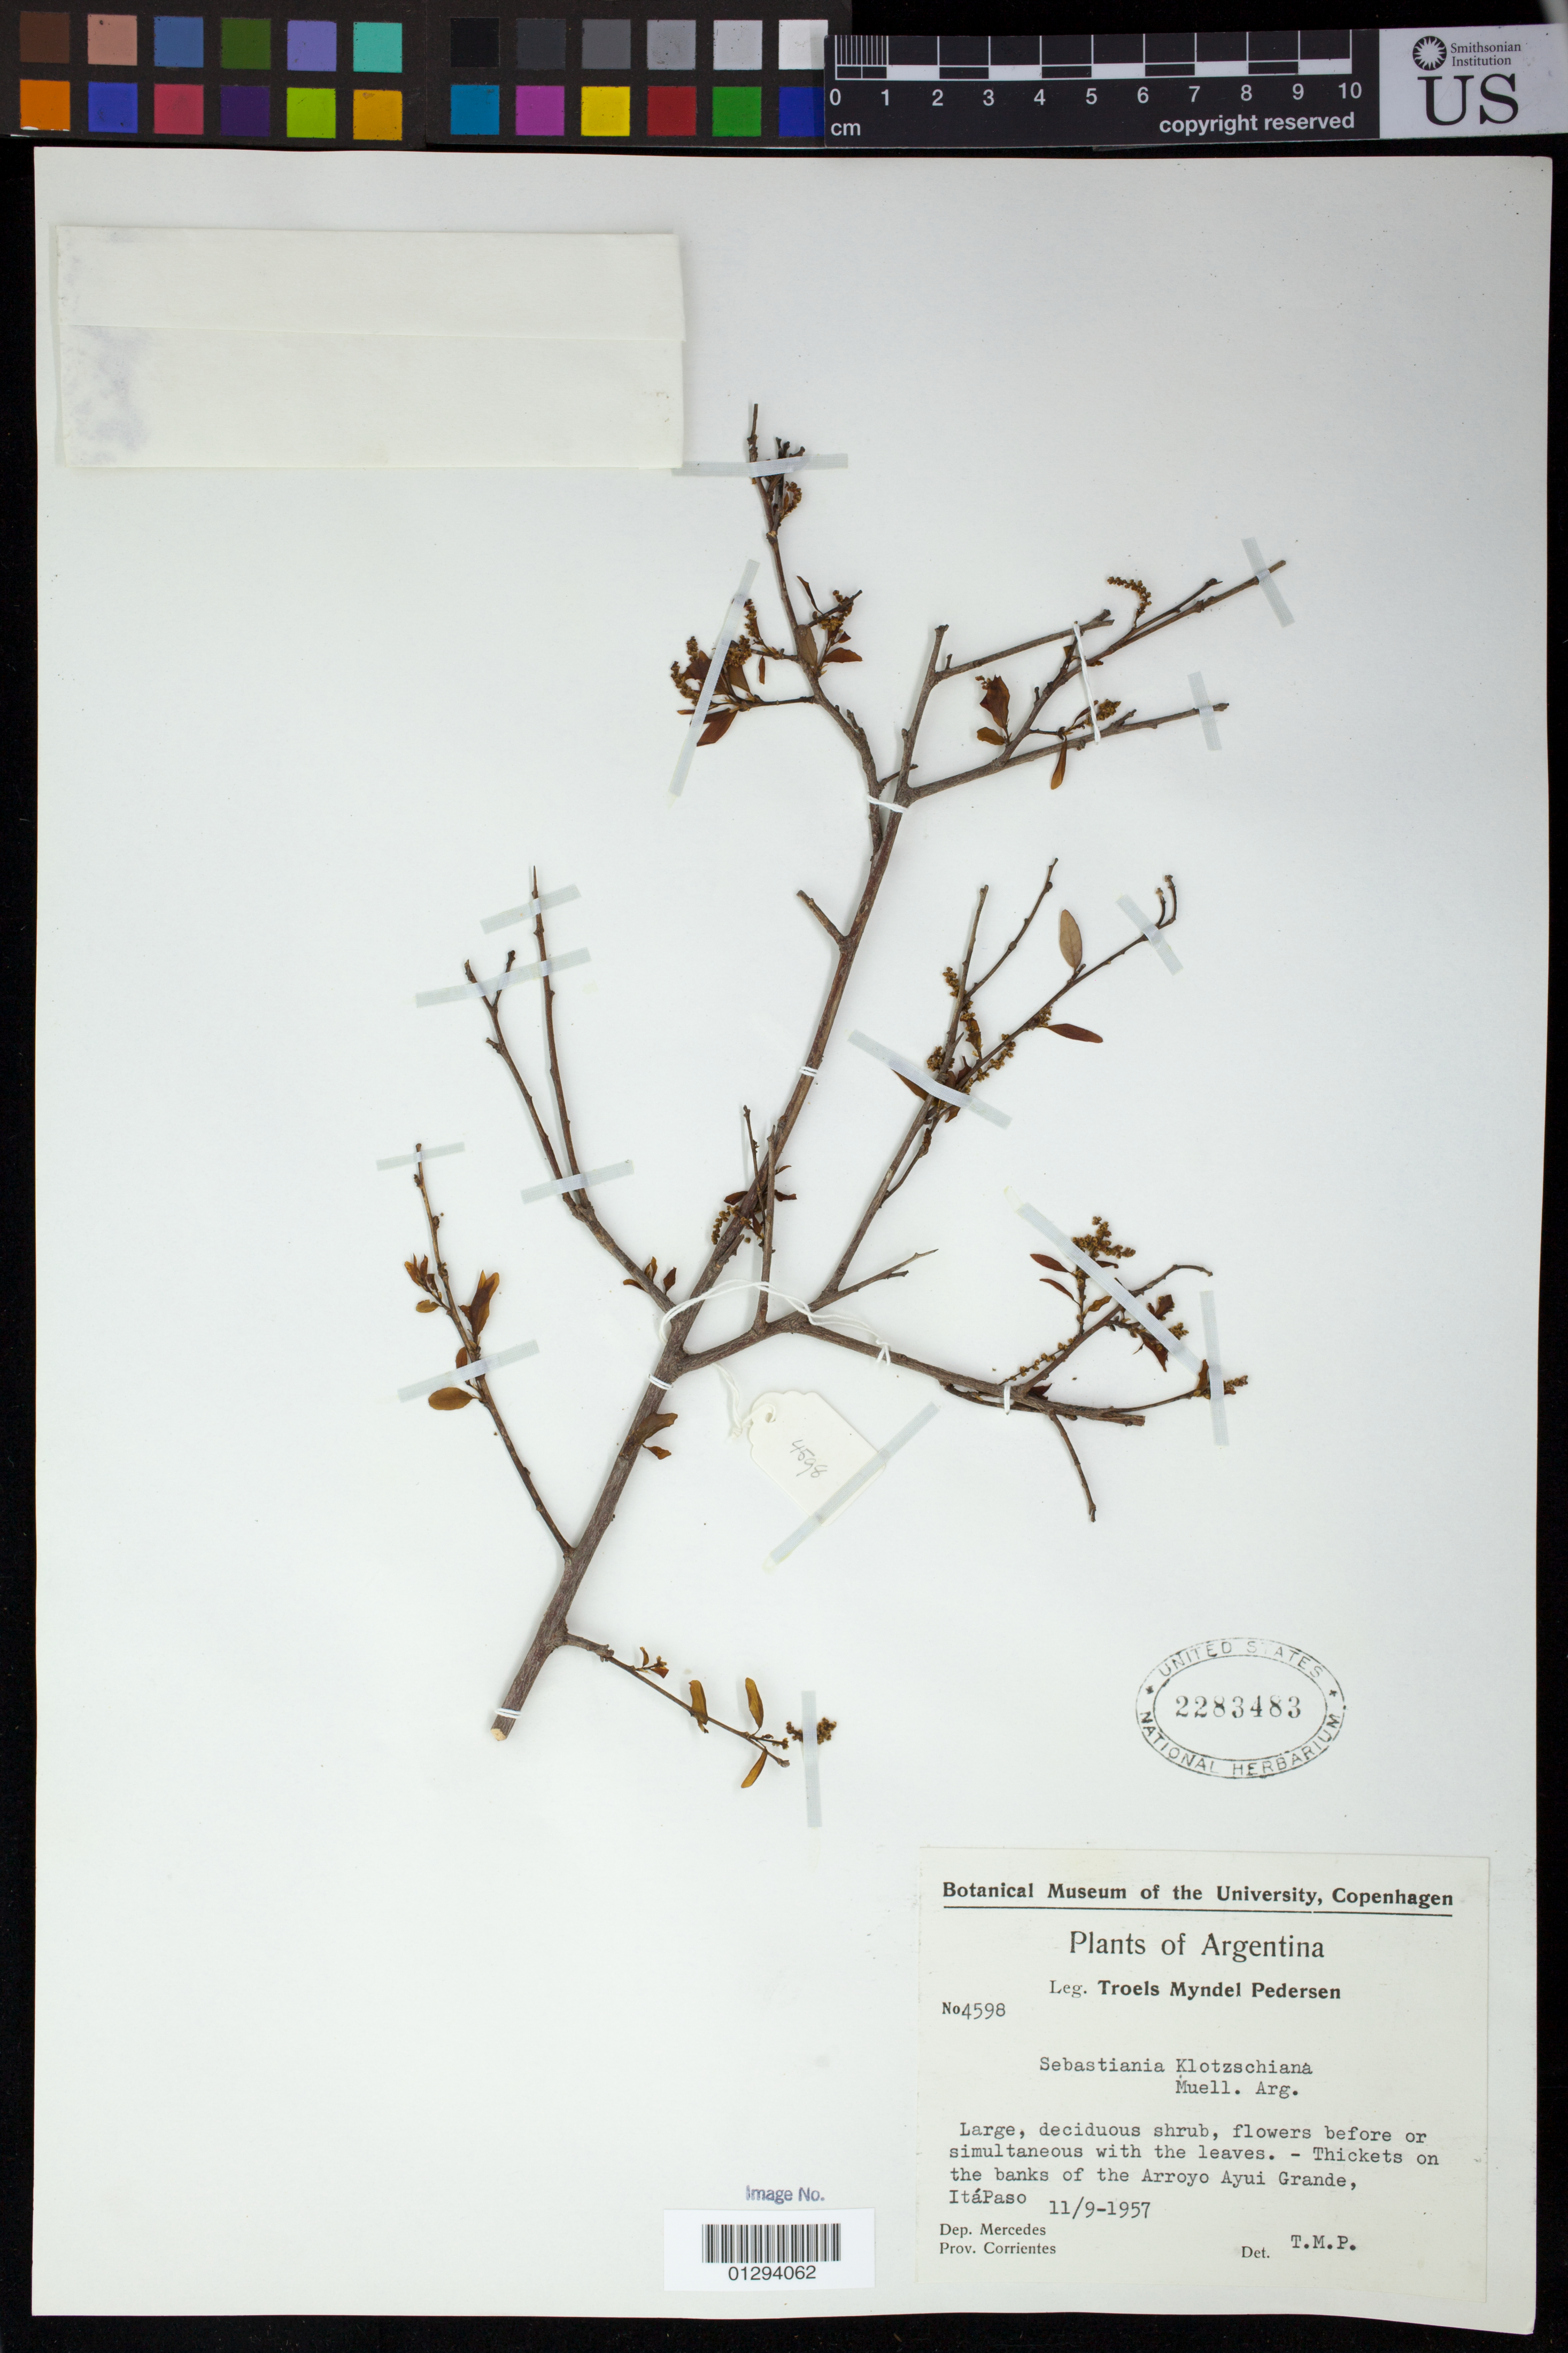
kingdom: Plantae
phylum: Tracheophyta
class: Magnoliopsida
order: Malpighiales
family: Euphorbiaceae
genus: Sebastiania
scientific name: Sebastiania commersoniana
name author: (Baill.) L.B. Sm. & Downs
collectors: T. Pederson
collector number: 4598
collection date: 1957-09-11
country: Argentina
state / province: Corrientes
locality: Dep. Mercedes. Thickets on the banks of the Arroyo Ayui Grande, Ita Paso.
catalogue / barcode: US 2283483